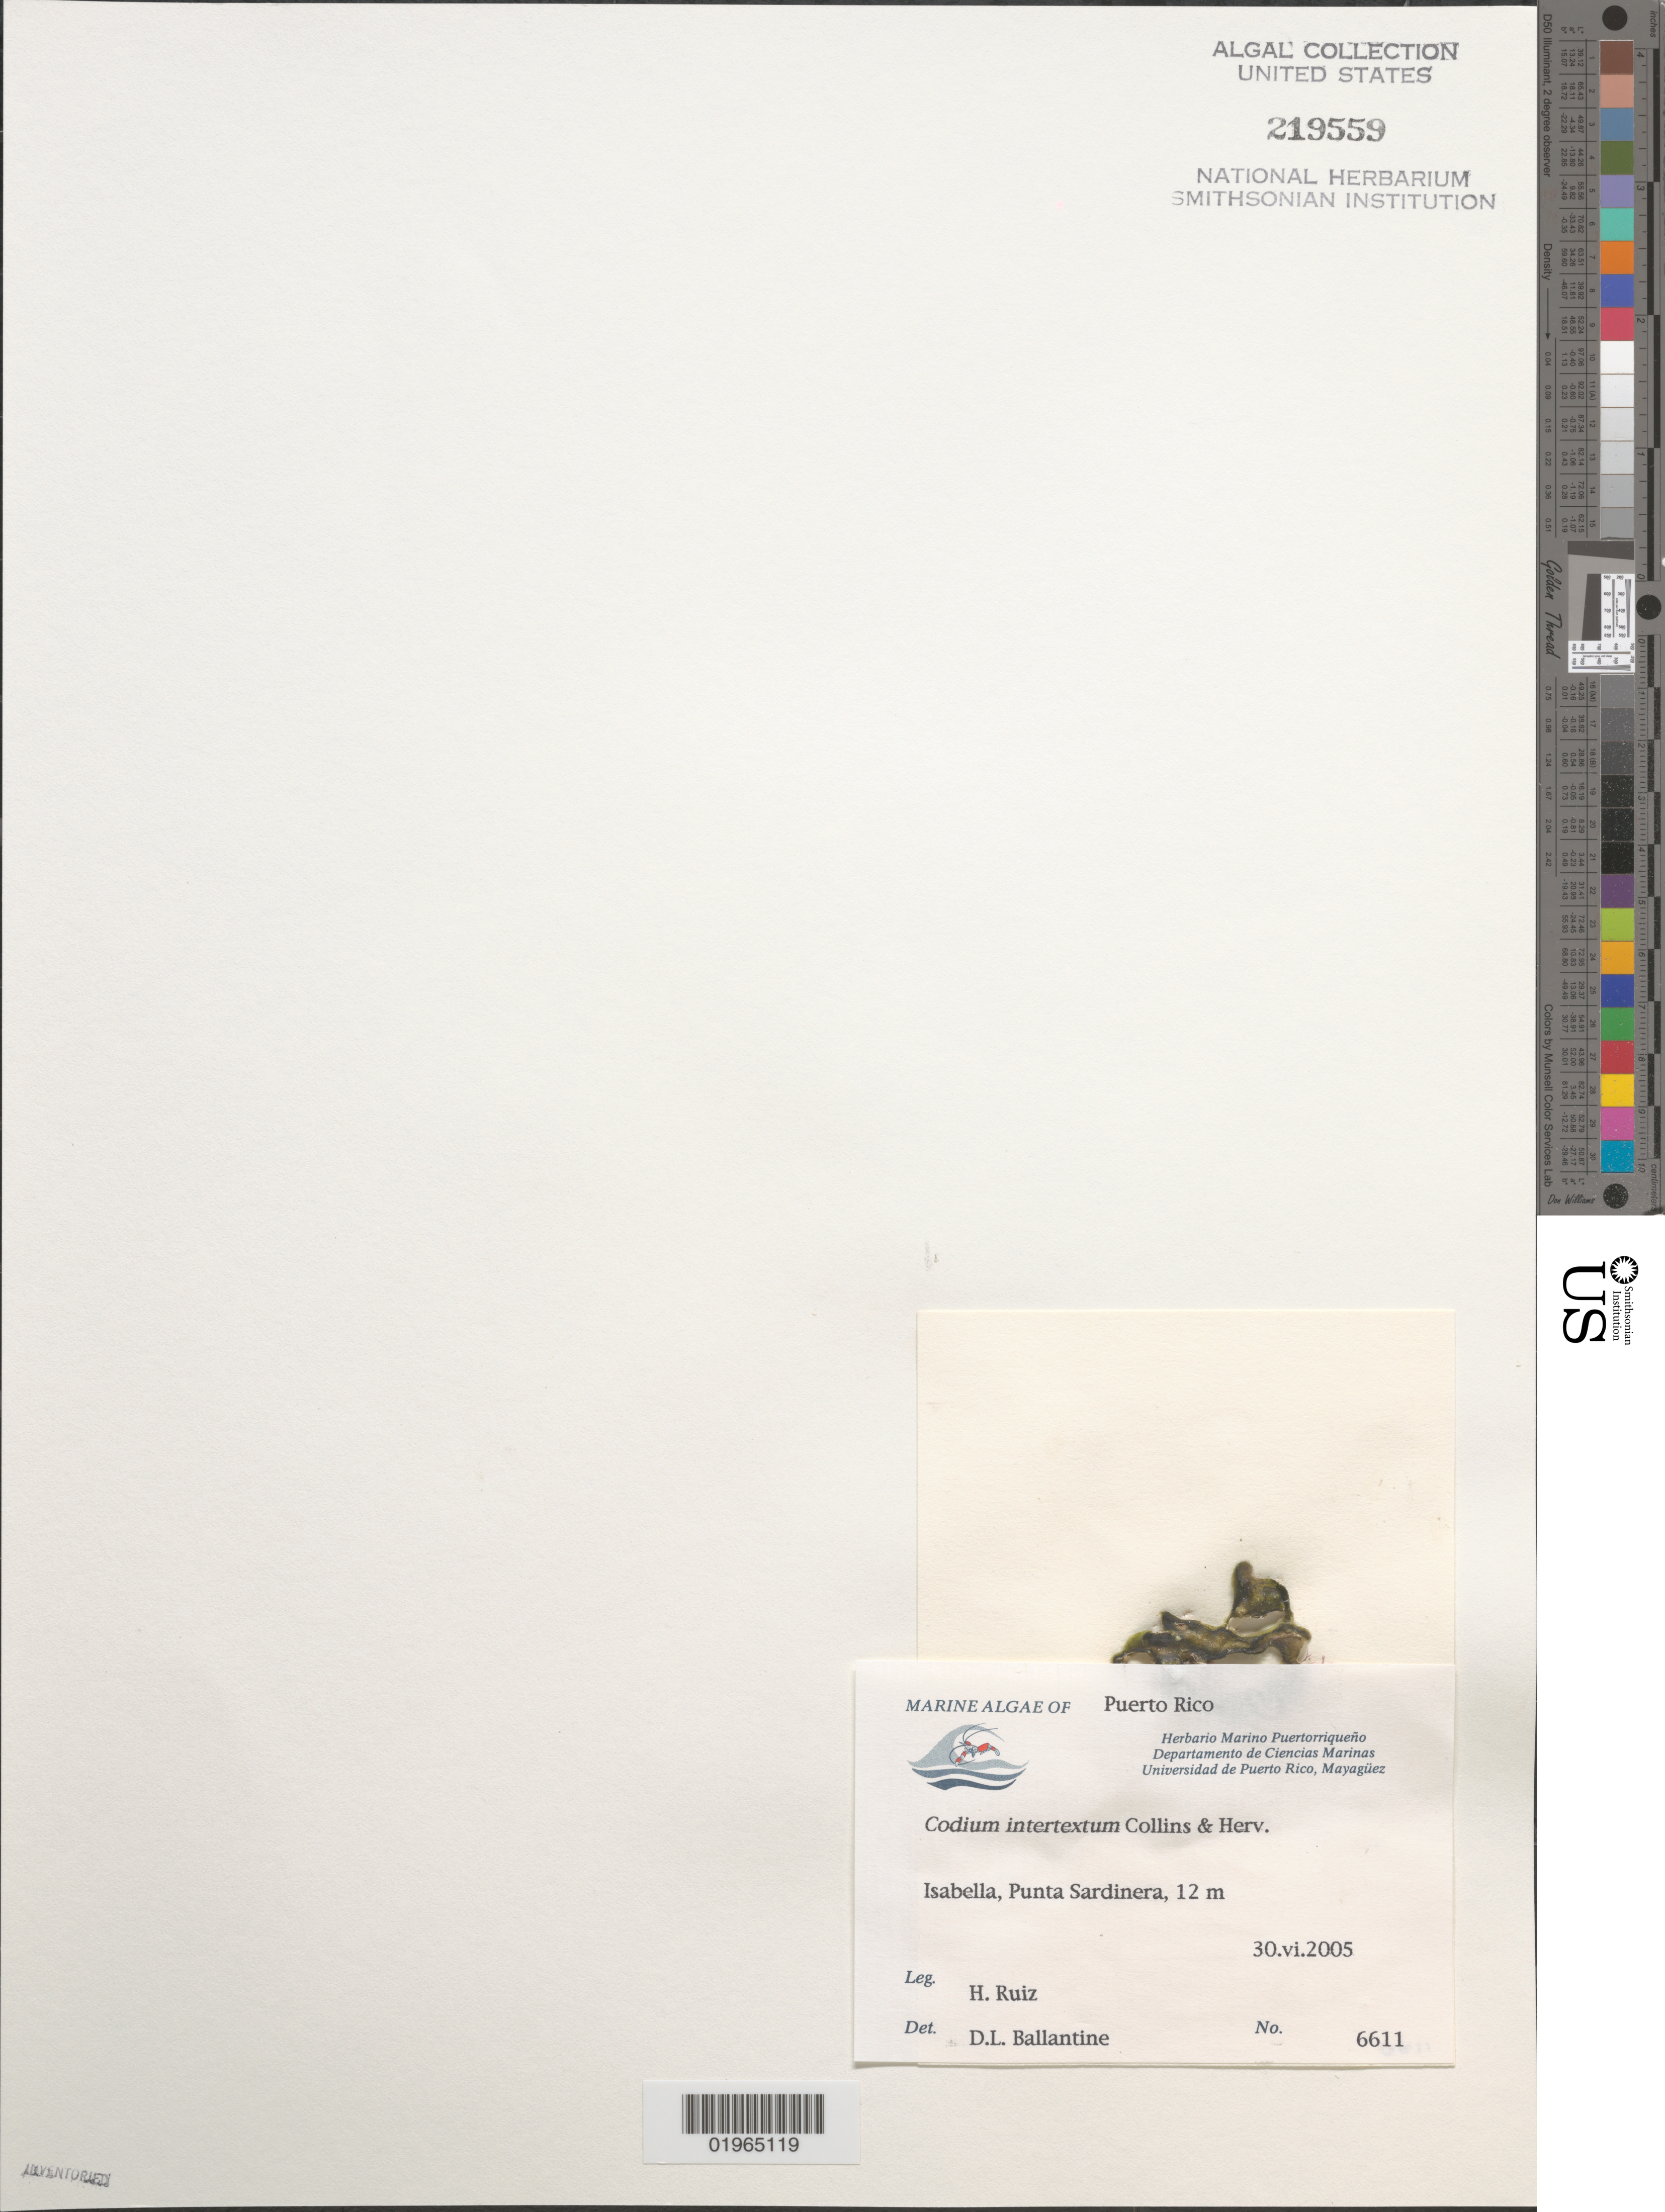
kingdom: Plantae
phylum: Chlorophyta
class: Ulvophyceae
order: Bryopsidales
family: Codiaceae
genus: Codium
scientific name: Codium intertextum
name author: Collins & Herv.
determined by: Ballantine, D. L.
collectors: H. Ruiz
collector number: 6611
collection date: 2005-06-30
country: Puerto Rico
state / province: Isabela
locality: Punta Sardinera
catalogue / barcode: US 219559